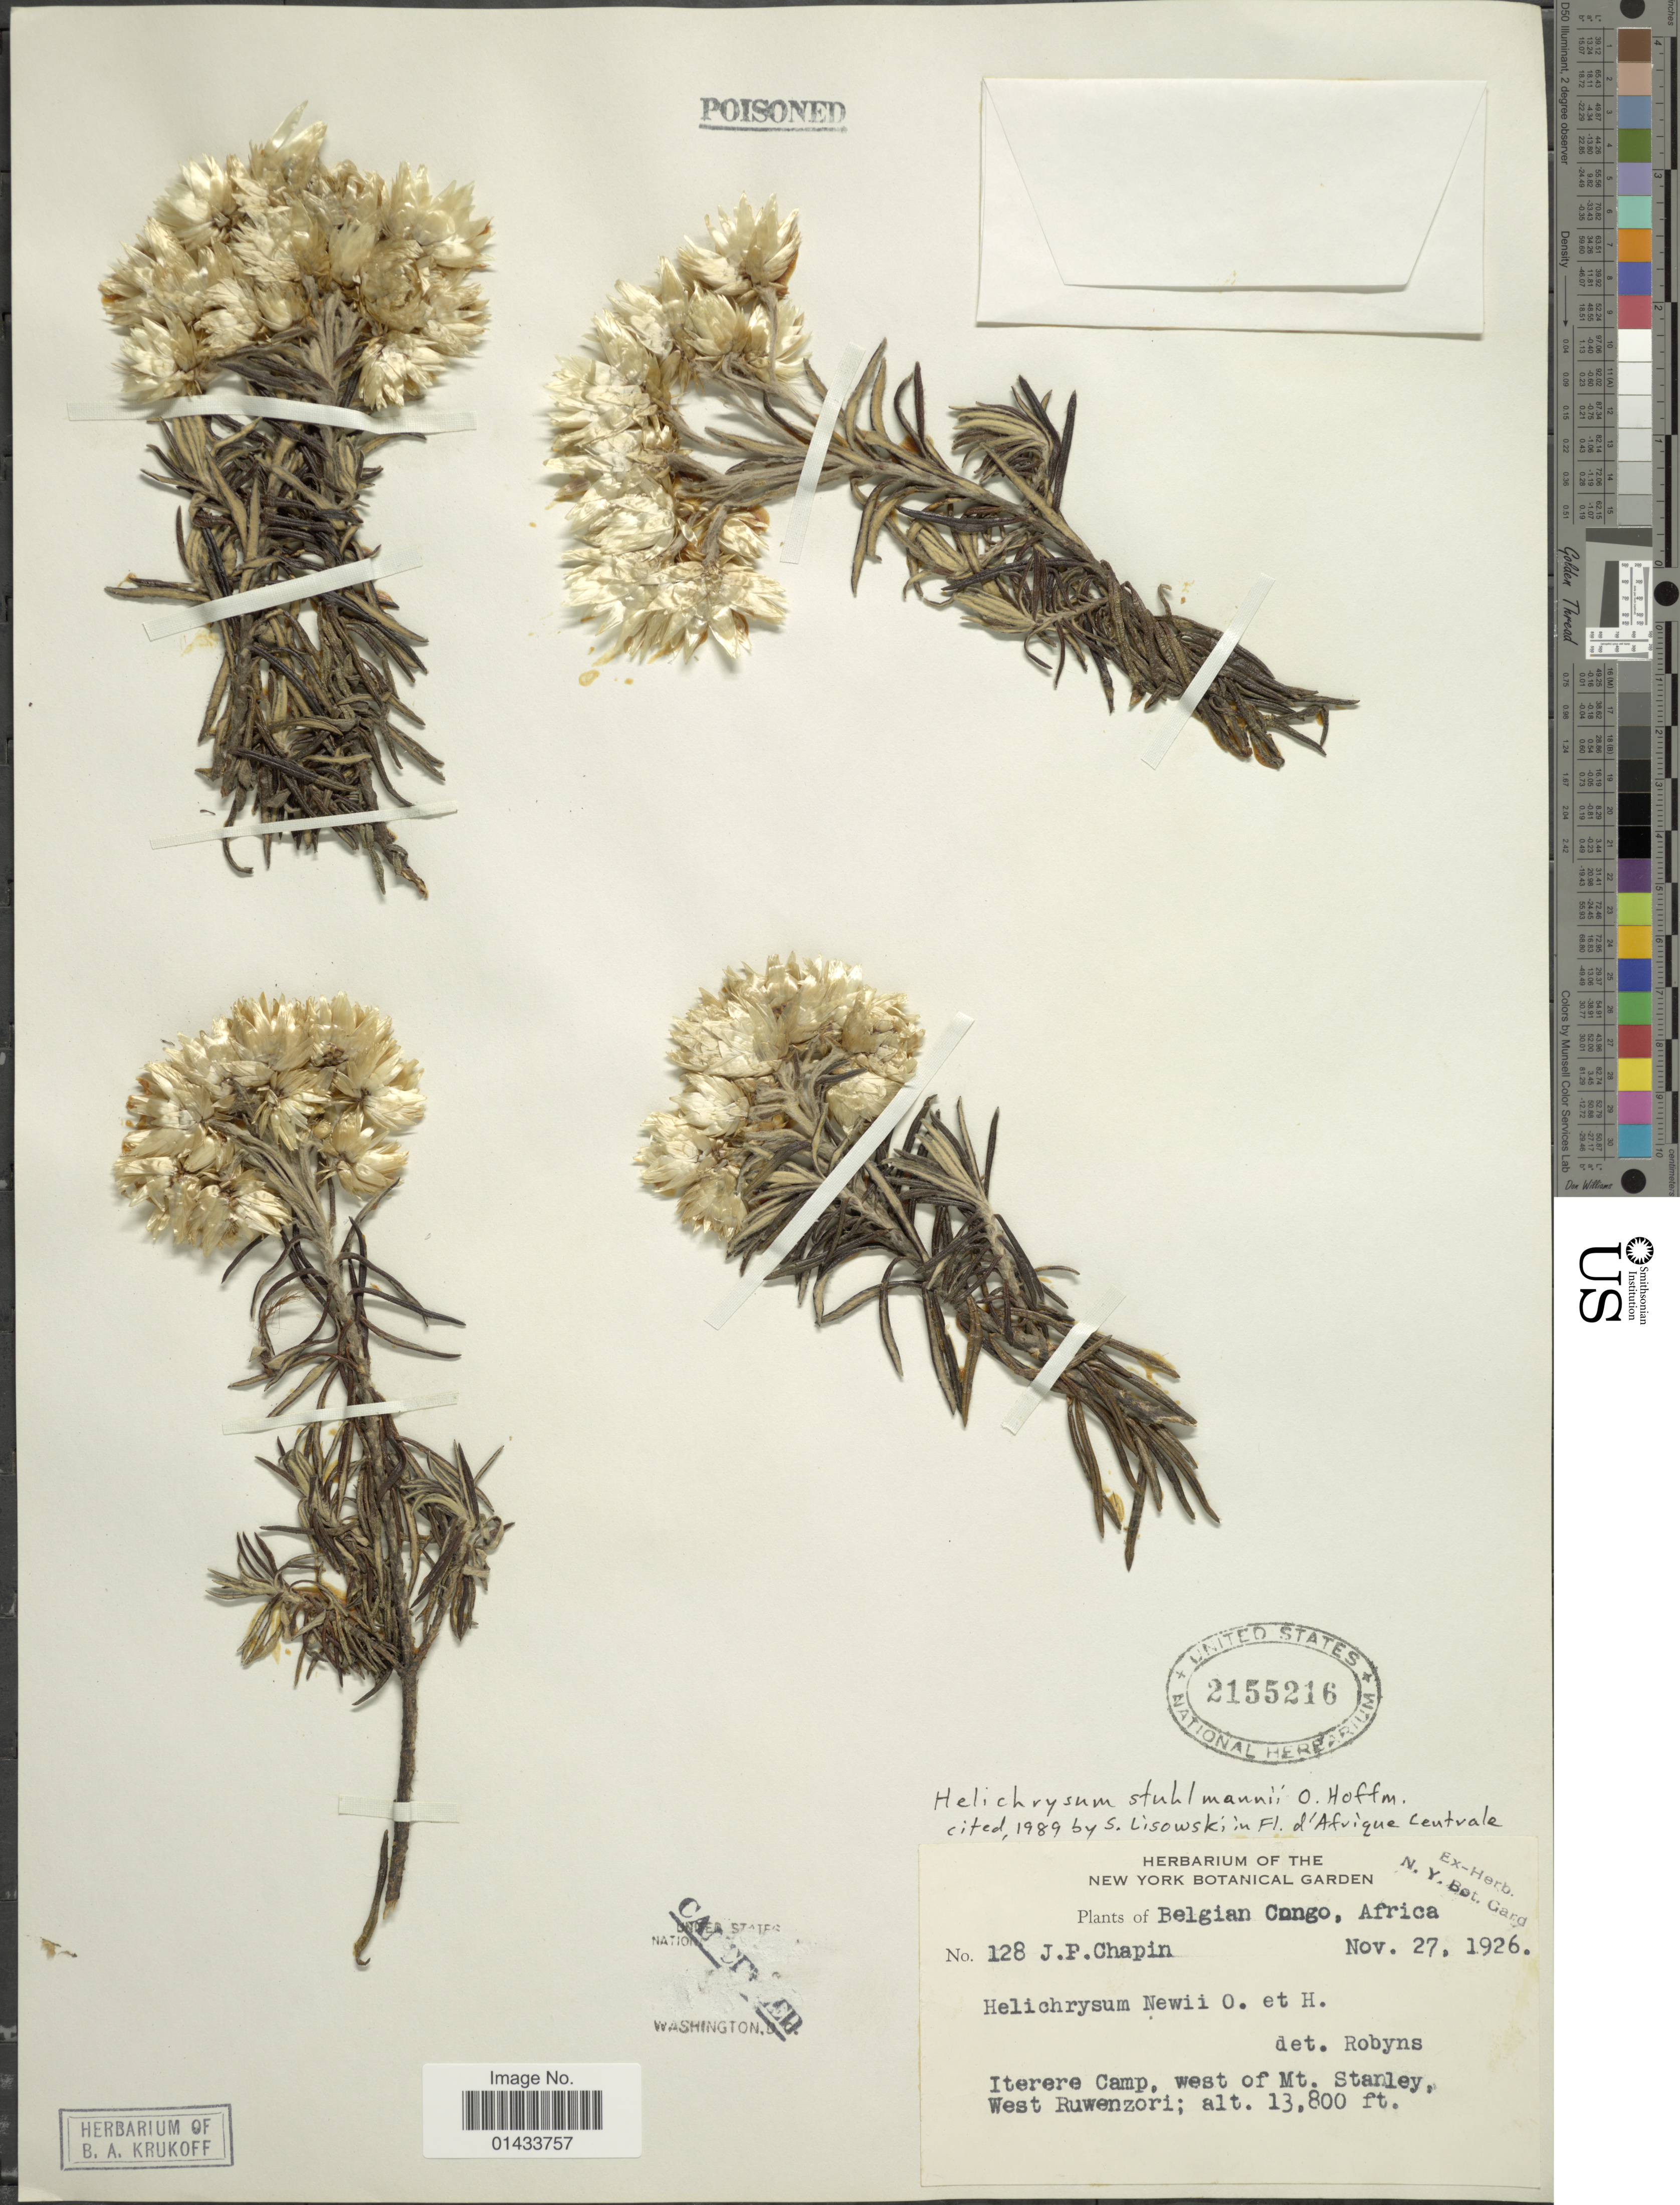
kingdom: Plantae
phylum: Tracheophyta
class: Magnoliopsida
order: Asterales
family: Asteraceae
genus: Helichrysum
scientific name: Helichrysum stuhlmannii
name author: O. Hoffm.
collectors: J. Chapin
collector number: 128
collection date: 1926-11-27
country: Congo, Democratic Republic of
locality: Belgian Congo, Iterere Camp, west of Mt, Stanley, West Ruwenzori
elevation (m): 4206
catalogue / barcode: US 2155216